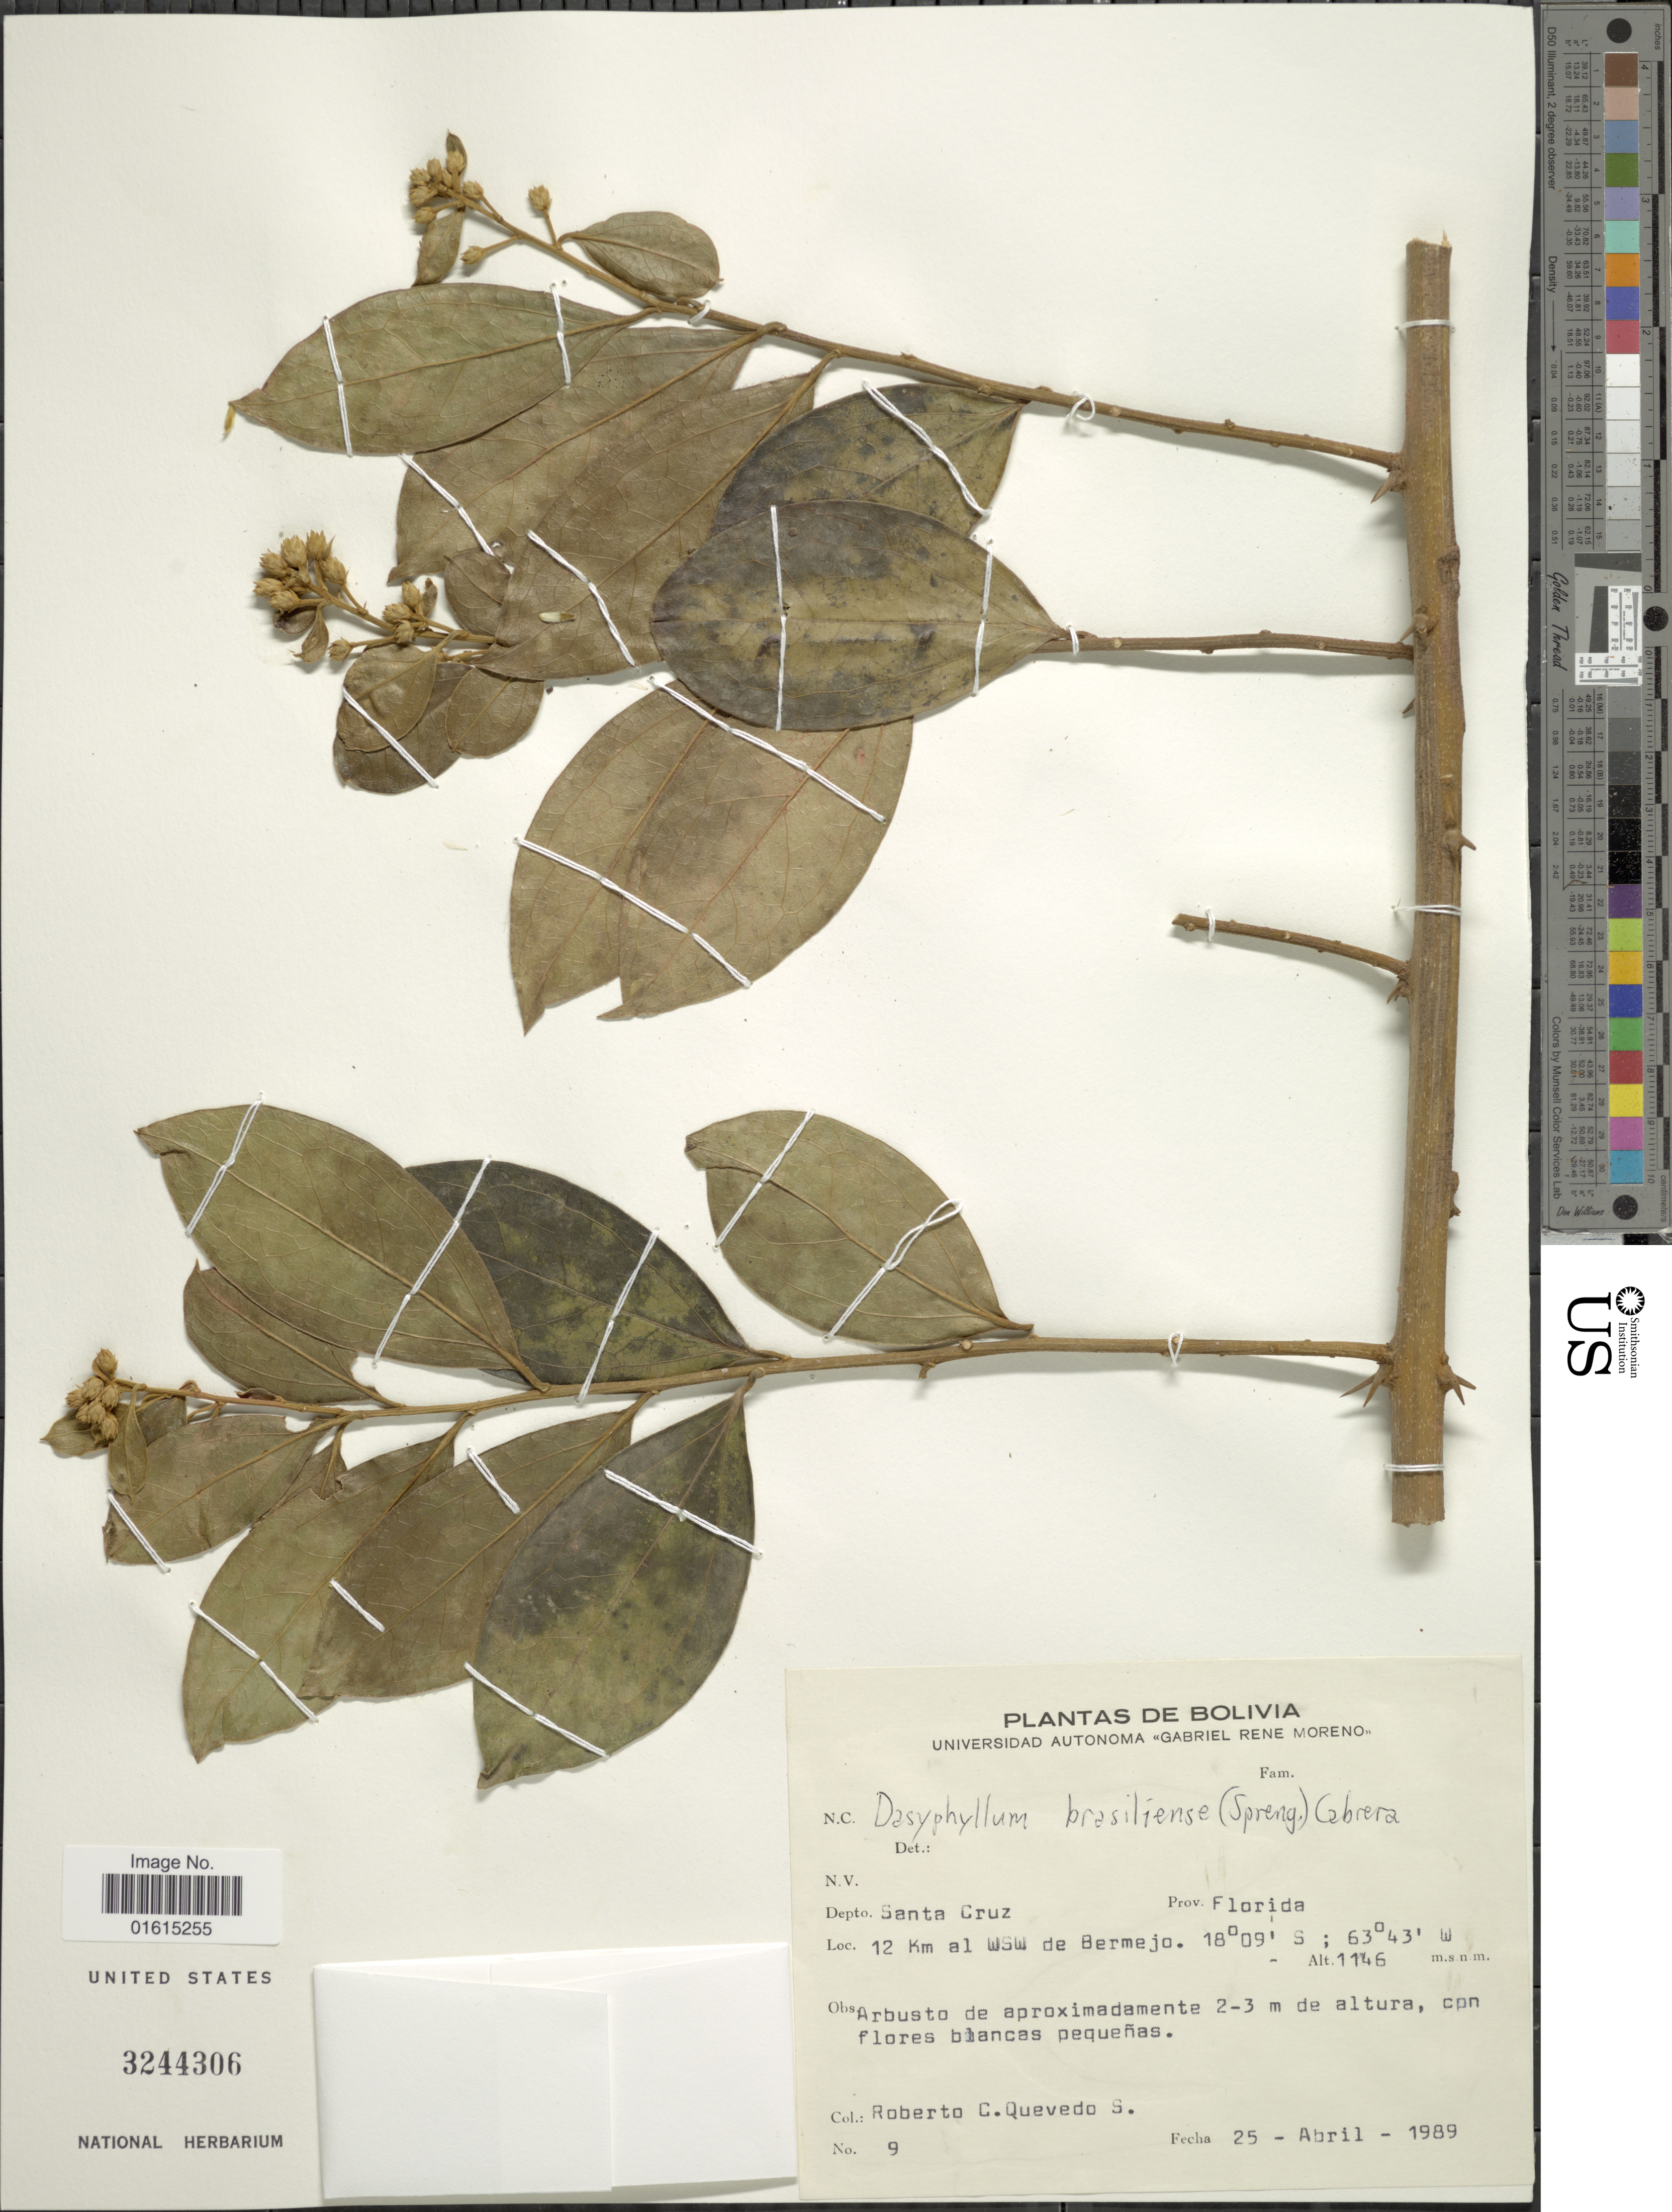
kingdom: Plantae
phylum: Tracheophyta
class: Magnoliopsida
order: Asterales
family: Asteraceae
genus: Dasyphyllum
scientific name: Dasyphyllum brasiliense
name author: (Spreng.) Cabrera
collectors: R. Quevedo-S.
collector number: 9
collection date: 1989-04-25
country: Bolivia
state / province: Santa Cruz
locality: Depto. Santa Cruz, Prov. Florida, 12 km al WSW de Bermejo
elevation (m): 146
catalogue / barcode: US 3244306